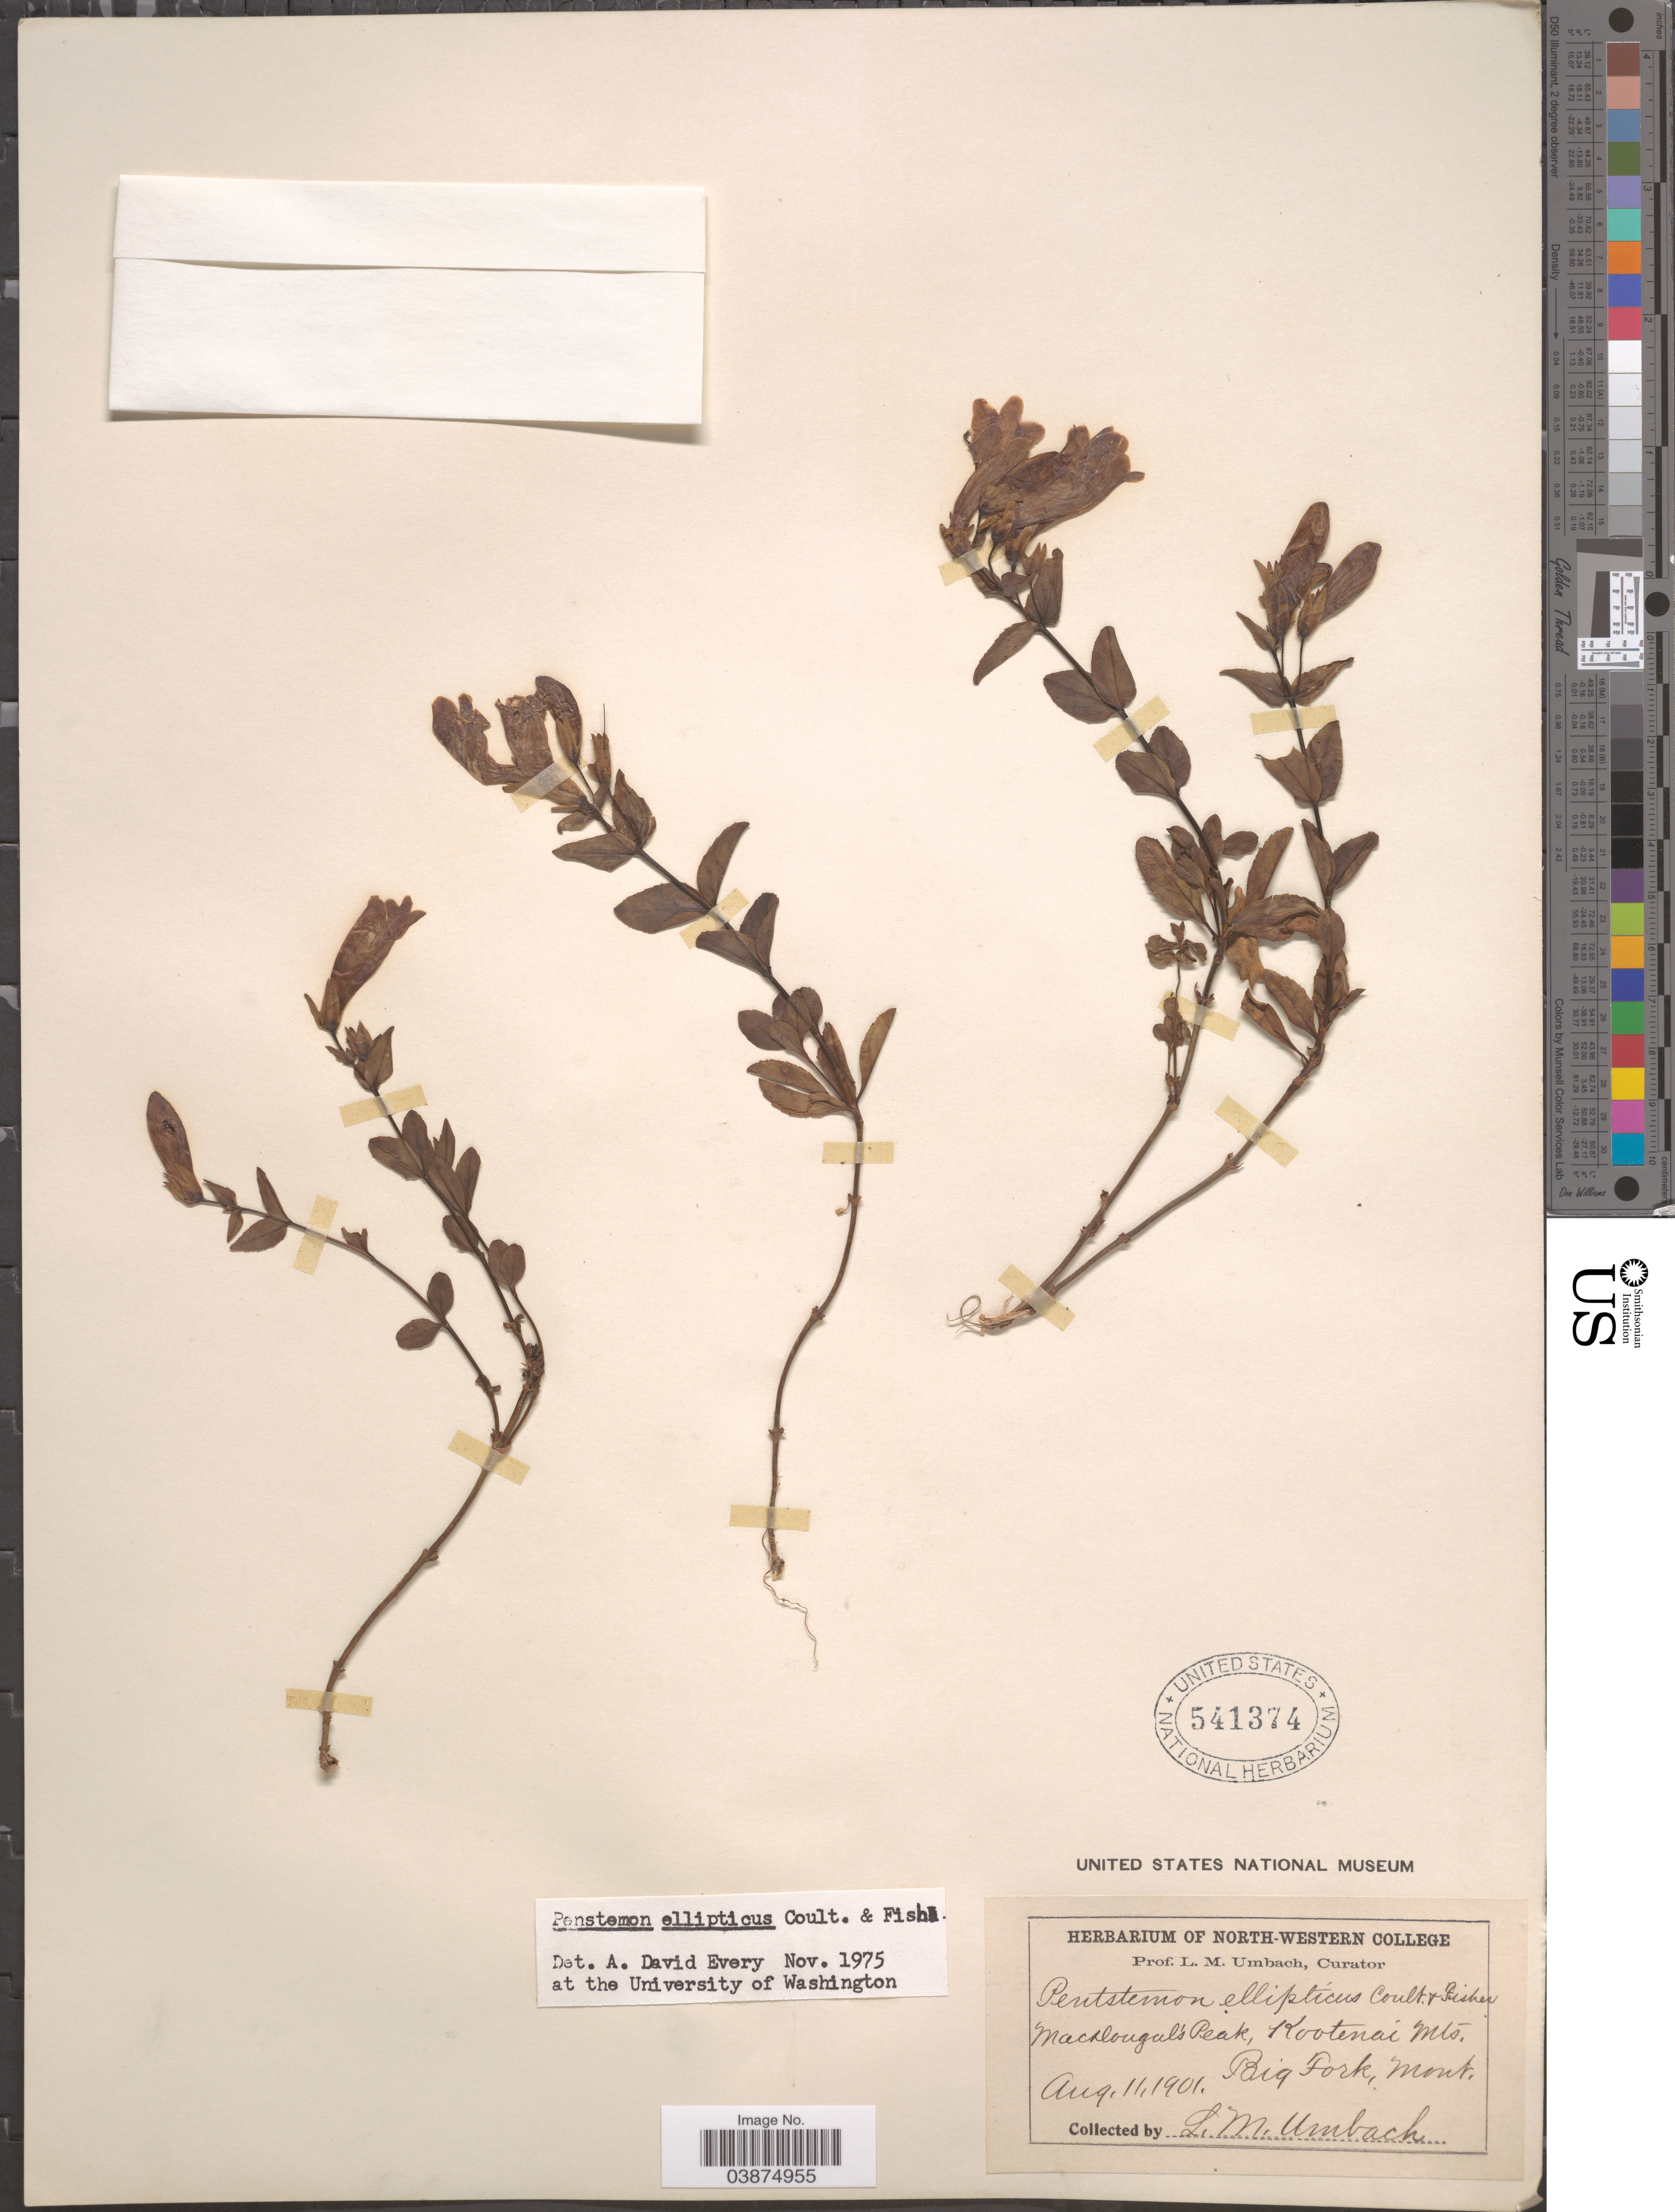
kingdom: Plantae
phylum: Tracheophyta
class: Magnoliopsida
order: Lamiales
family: Plantaginaceae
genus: Penstemon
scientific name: Penstemon ellipticus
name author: Greene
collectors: L. M. Umbach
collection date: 1901-08-11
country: United States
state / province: Montana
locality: MacDougal's Peak, Kootenai Mts. Big Fork.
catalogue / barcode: US 541374